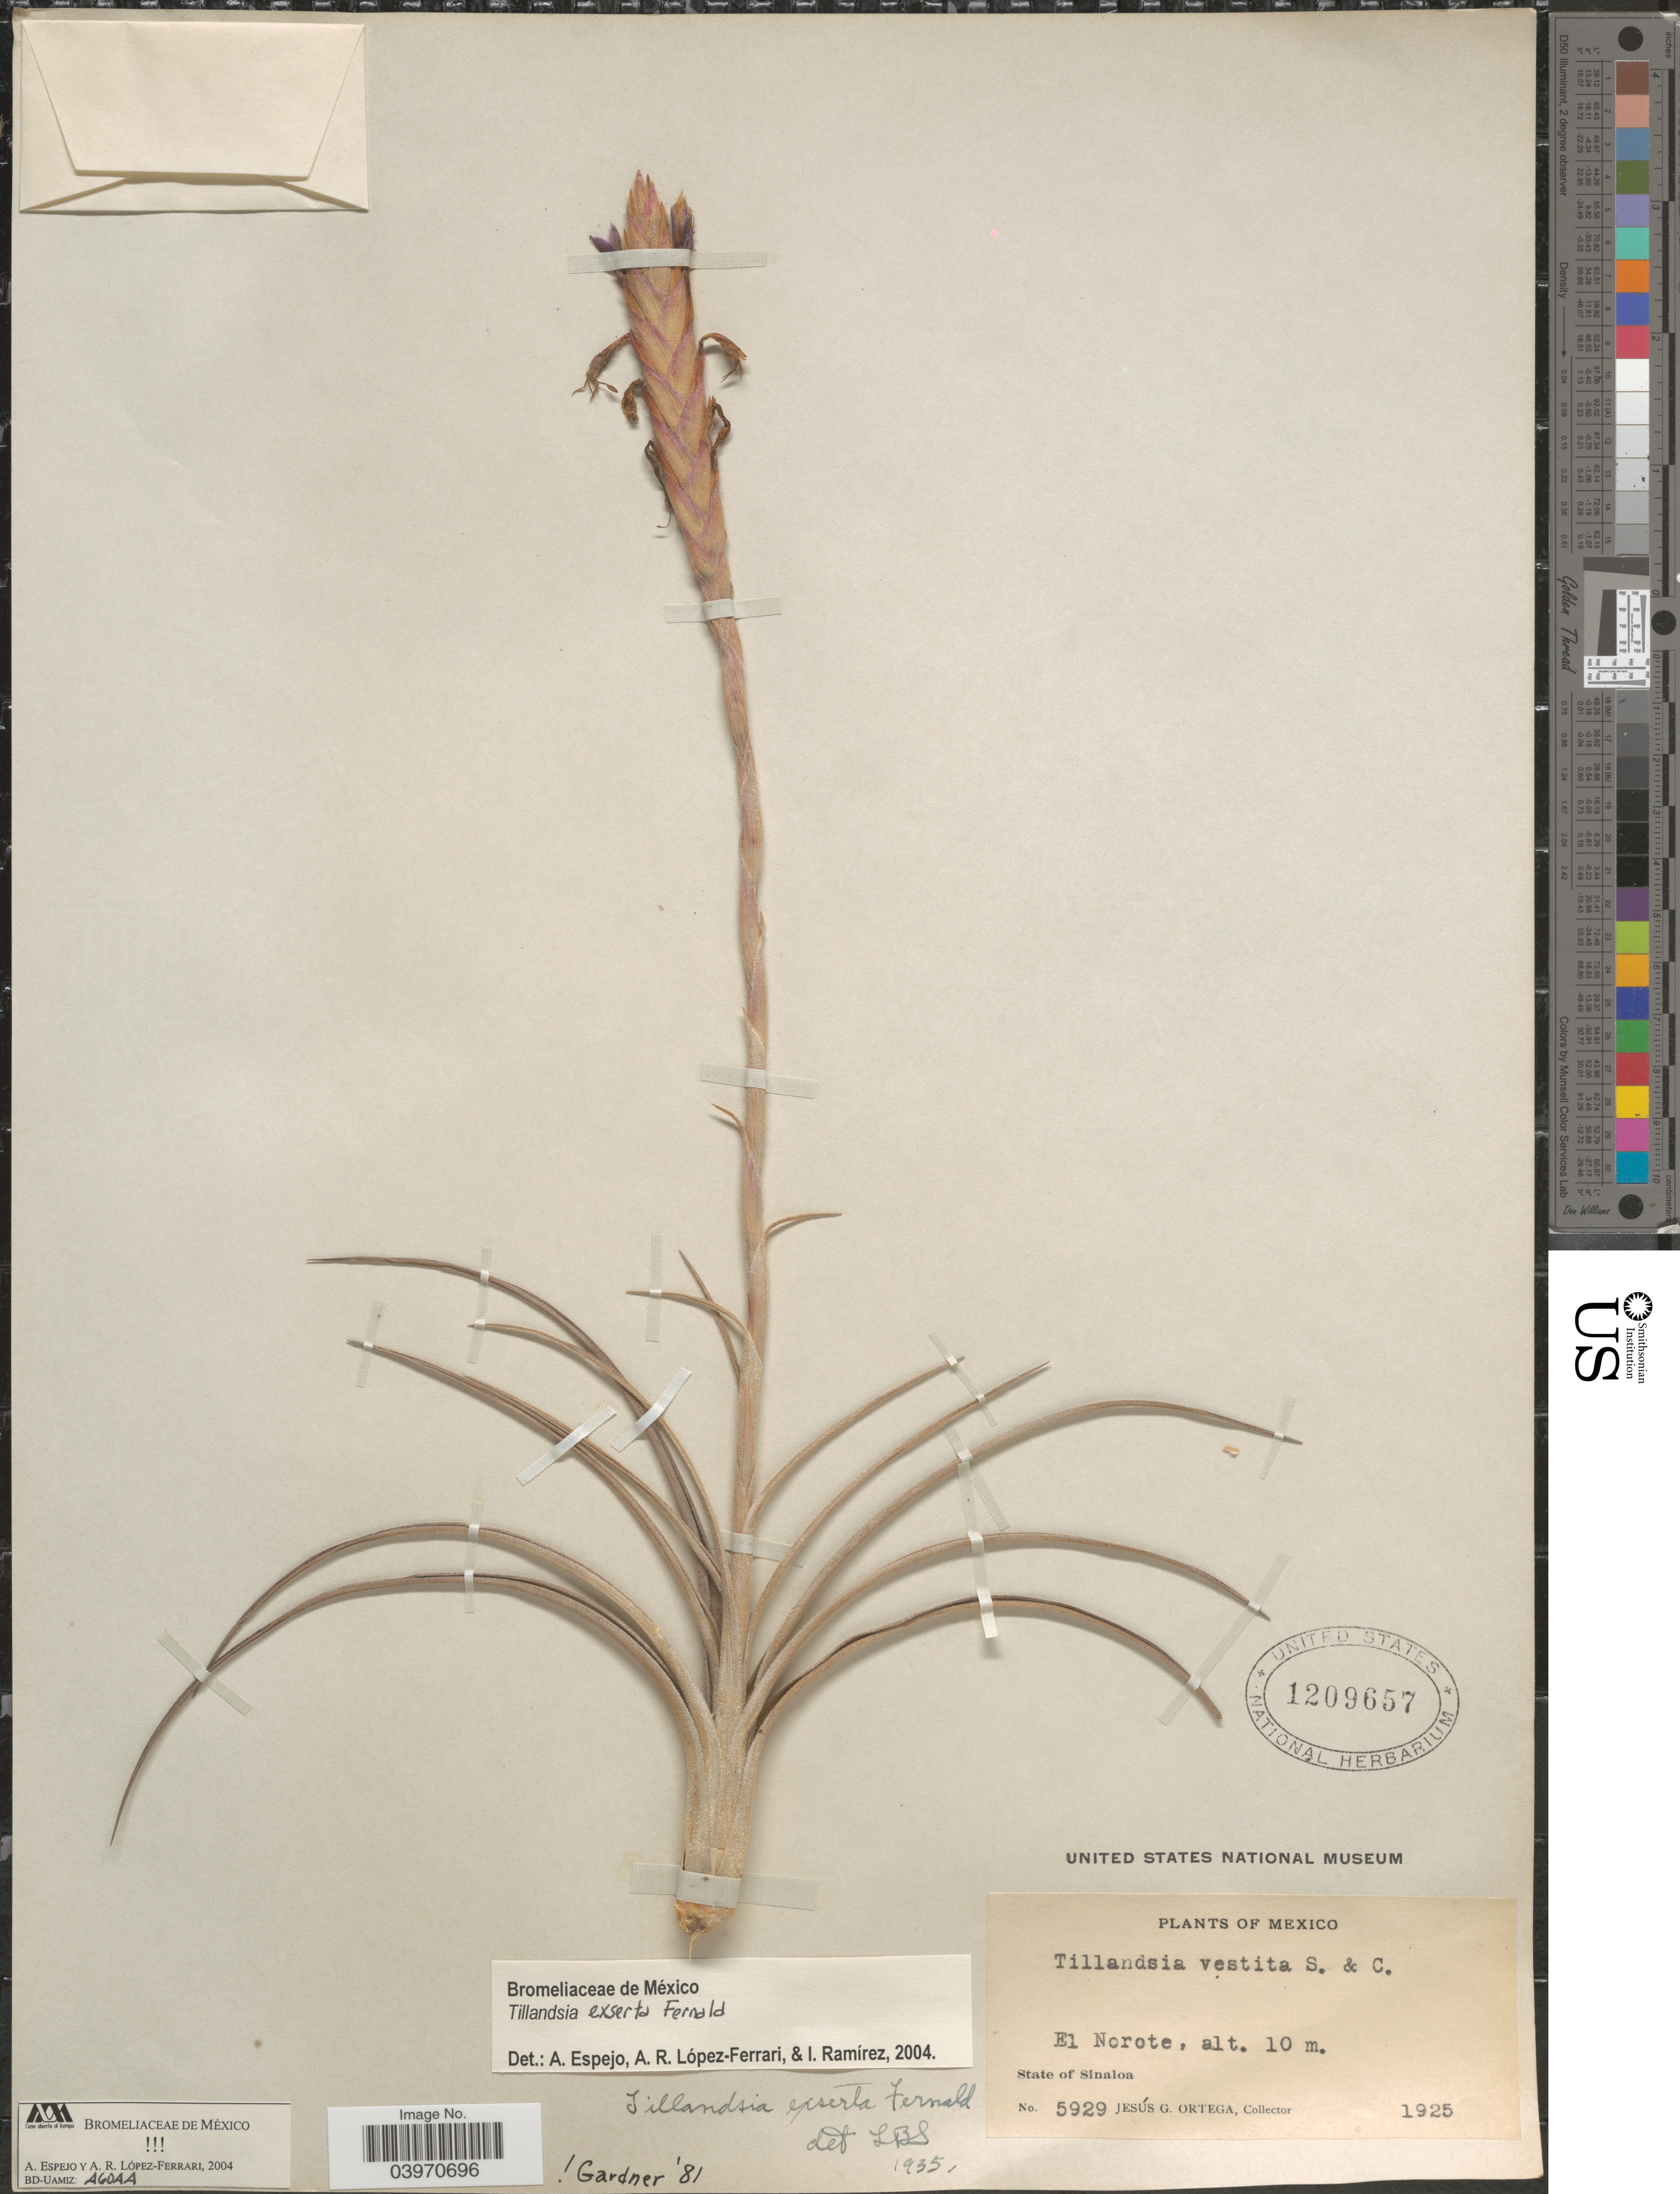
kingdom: Plantae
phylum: Tracheophyta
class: Liliopsida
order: Poales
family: Bromeliaceae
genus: Tillandsia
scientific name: Tillandsia exserta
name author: Fernald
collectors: J. Ortega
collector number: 5929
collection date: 1925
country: Mexico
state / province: Sinaloa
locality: El Norote.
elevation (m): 10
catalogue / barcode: US 1209657